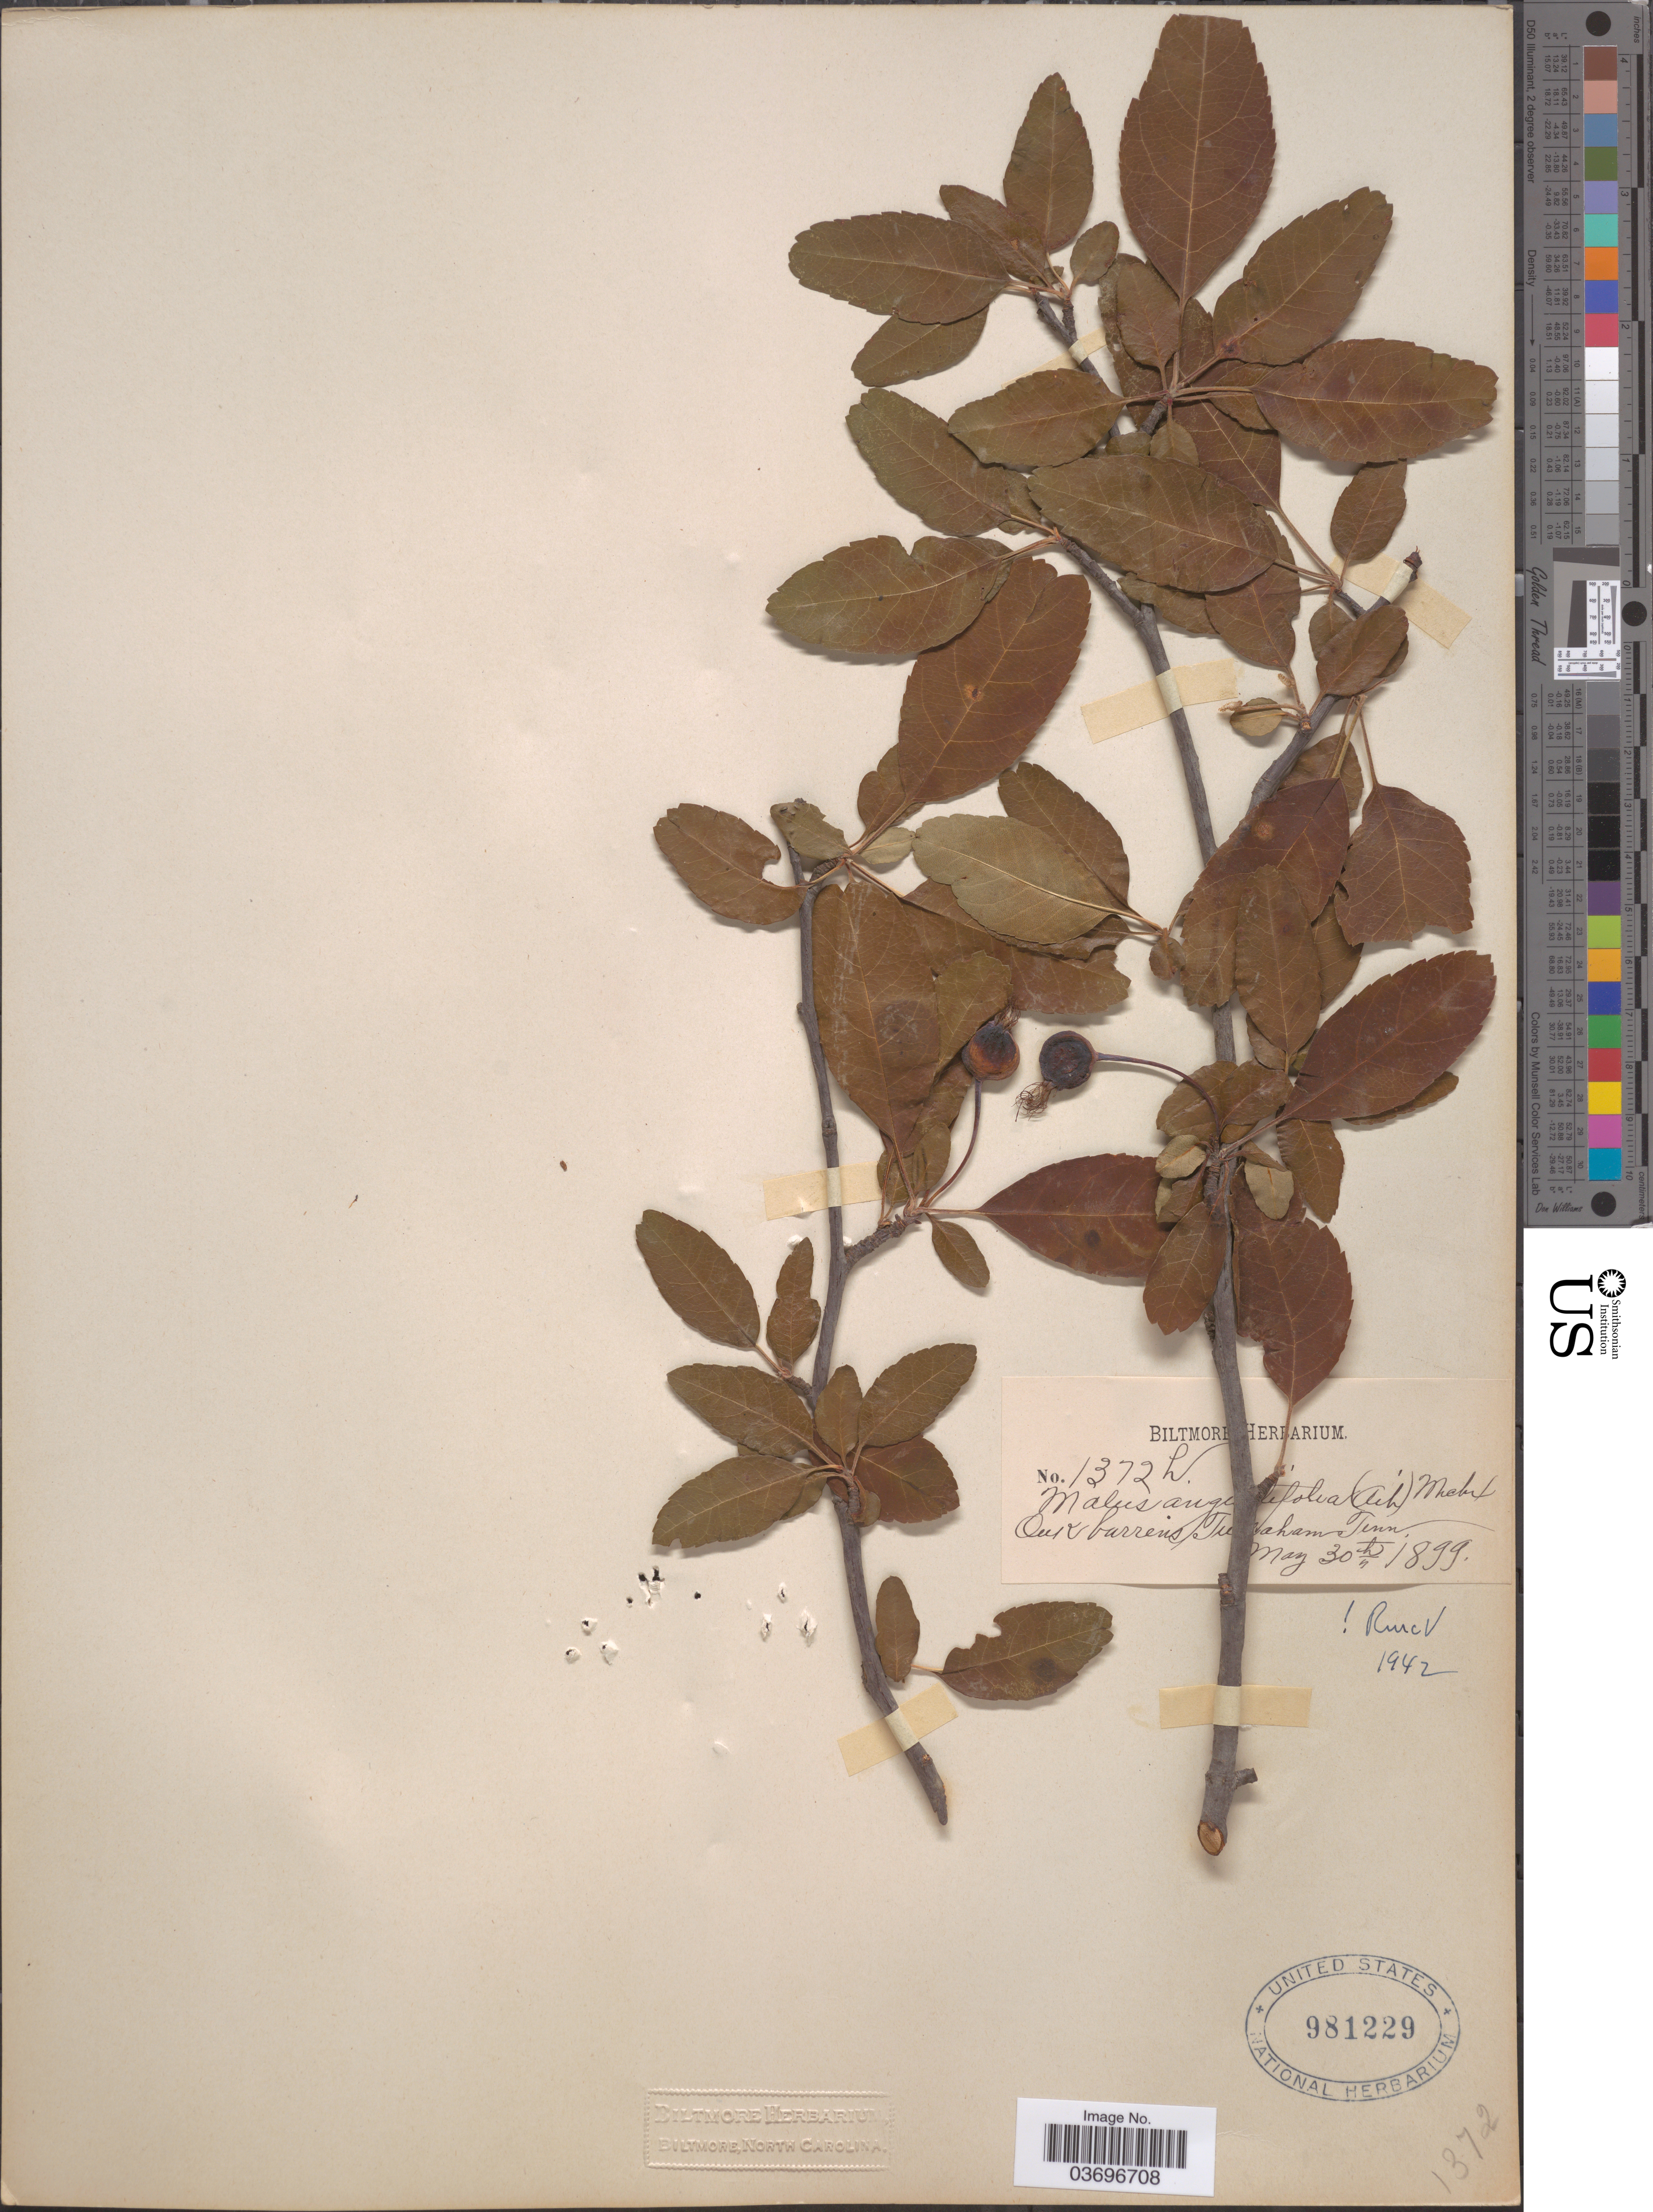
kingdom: Plantae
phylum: Tracheophyta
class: Magnoliopsida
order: Rosales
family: Rosaceae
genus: Malus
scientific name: Malus angustifolia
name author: (Aiton) Michx.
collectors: ex herb. Biltmore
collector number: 1372h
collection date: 1899-05-30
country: United States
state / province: Tennessee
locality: Tullahoma.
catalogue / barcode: US 981229